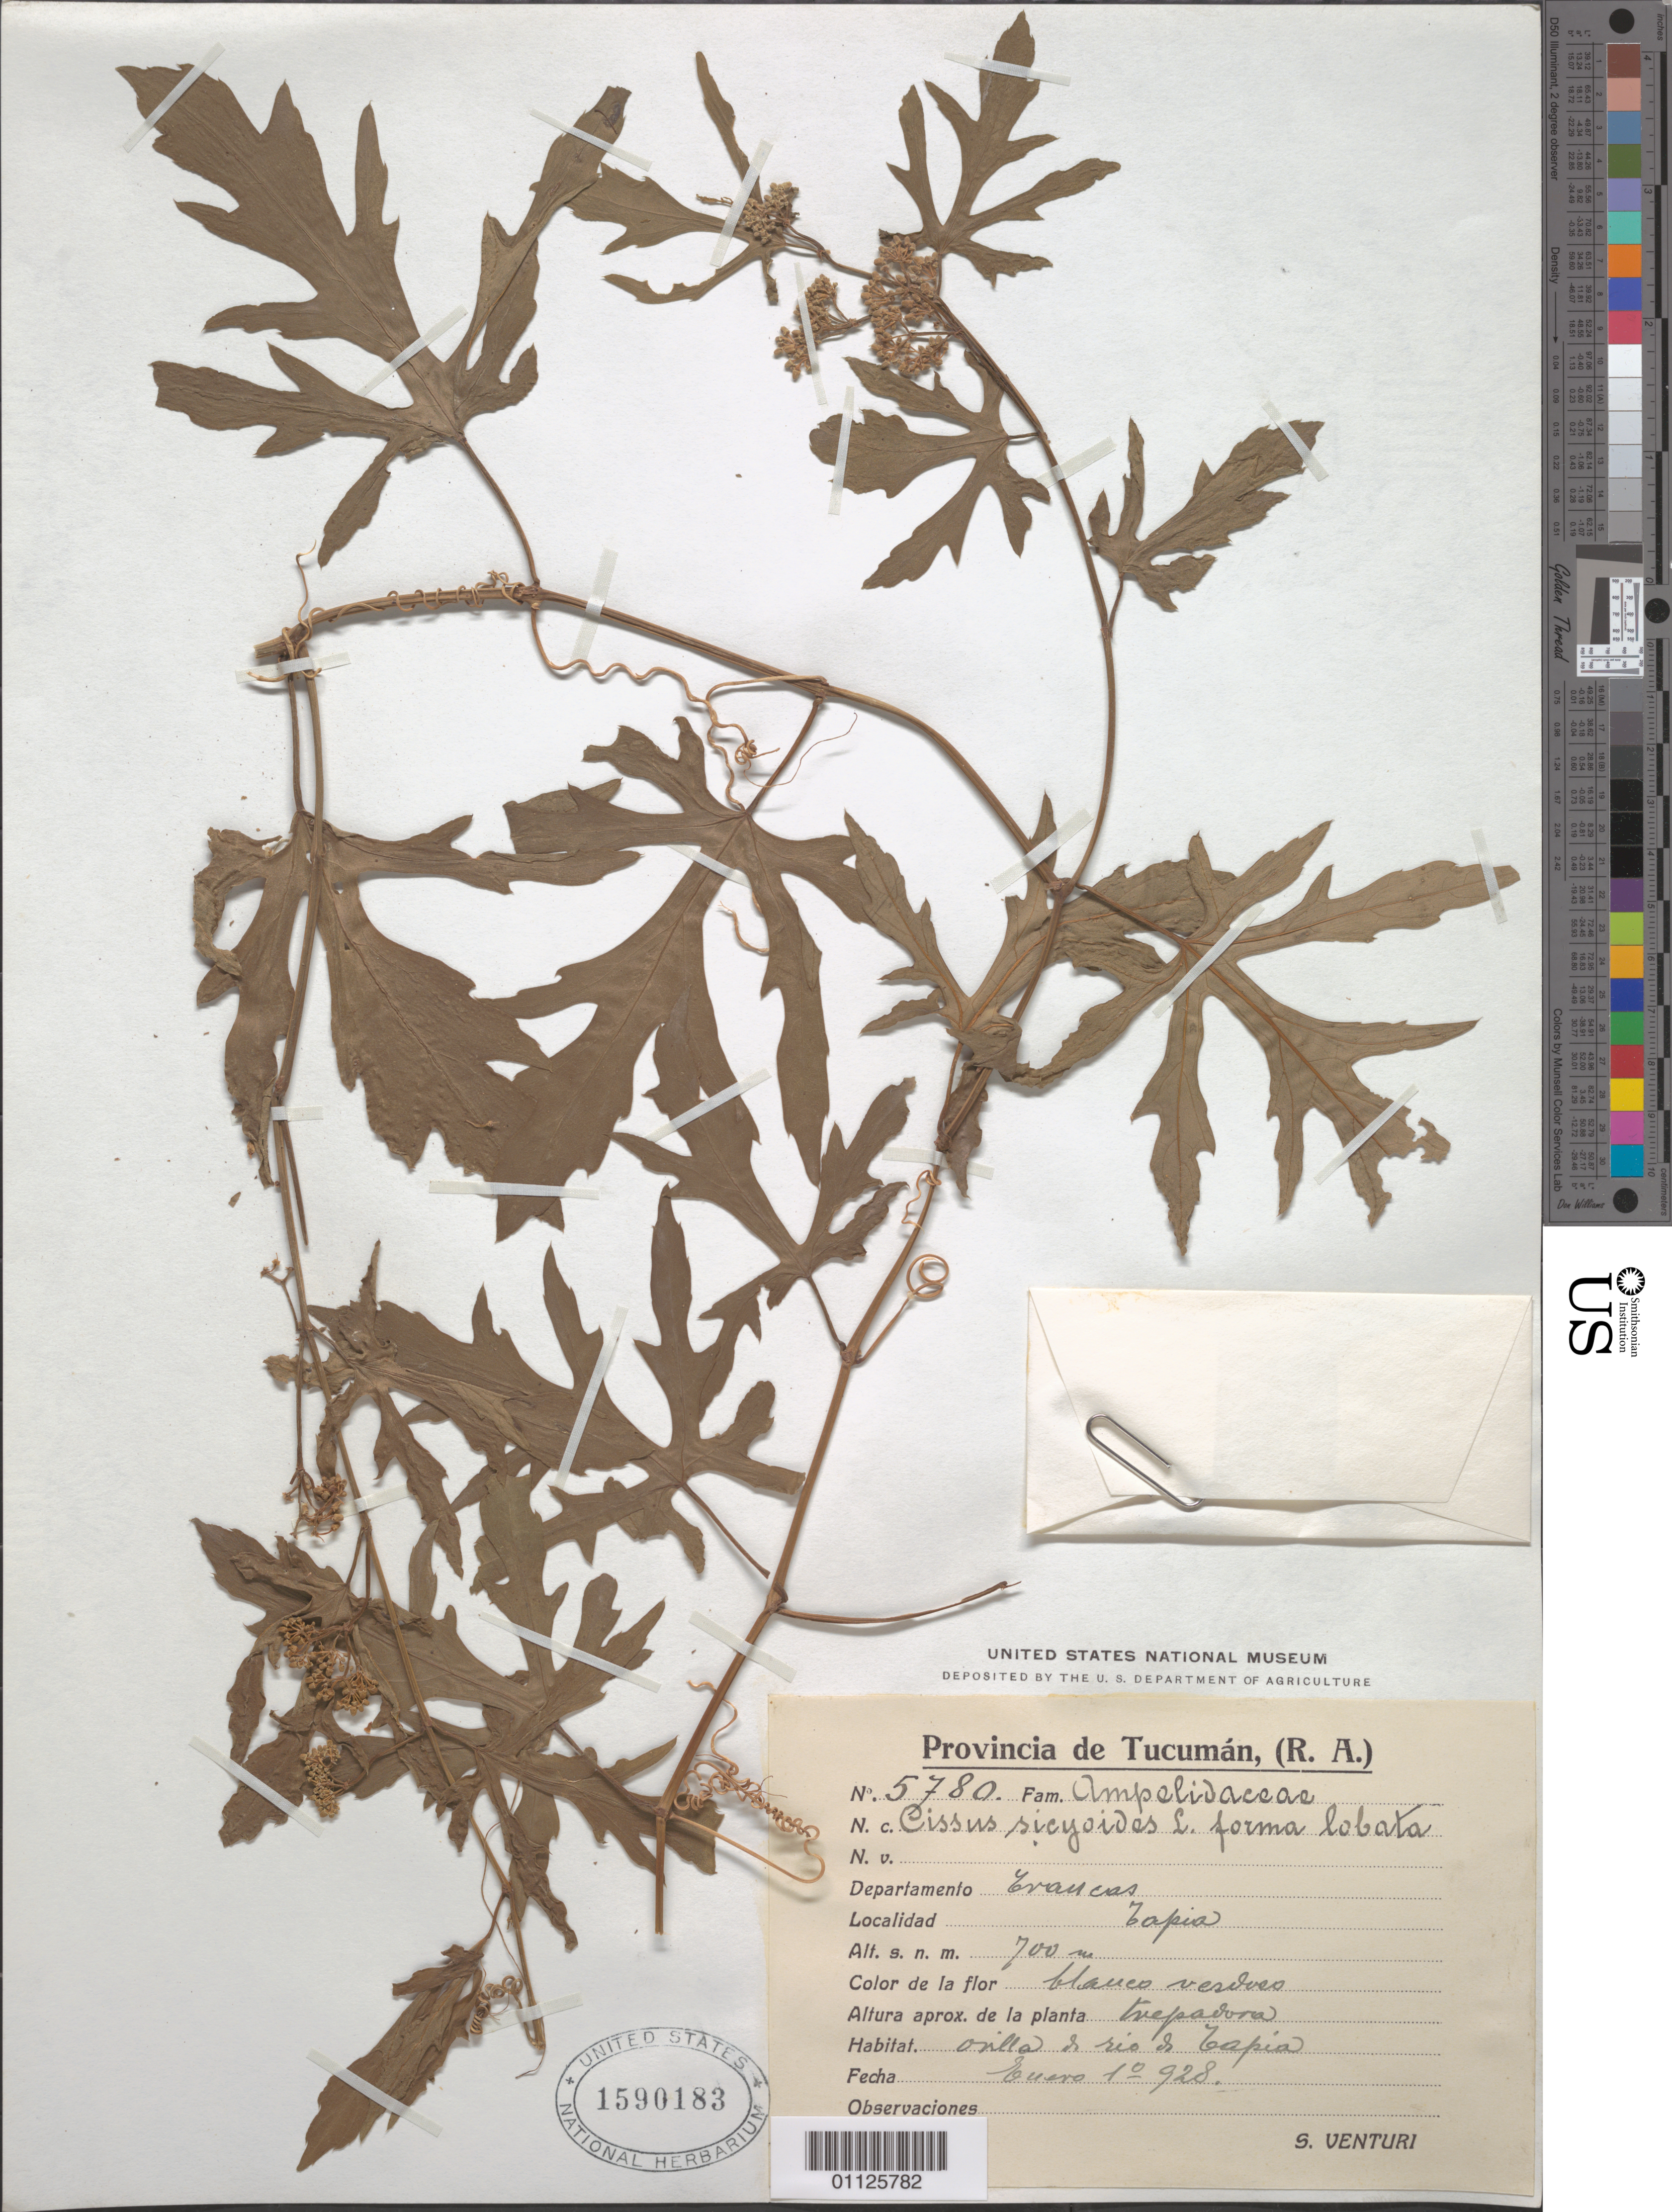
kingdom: Plantae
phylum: Tracheophyta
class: Magnoliopsida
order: Vitales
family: Vitaceae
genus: Cissus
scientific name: Cissus verticillata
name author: (L.) Nicolson & C.E. Jarvis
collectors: S. Venturi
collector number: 5780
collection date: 1928-01-01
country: Argentina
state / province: Tucumán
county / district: Graneros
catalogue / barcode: US 1590183